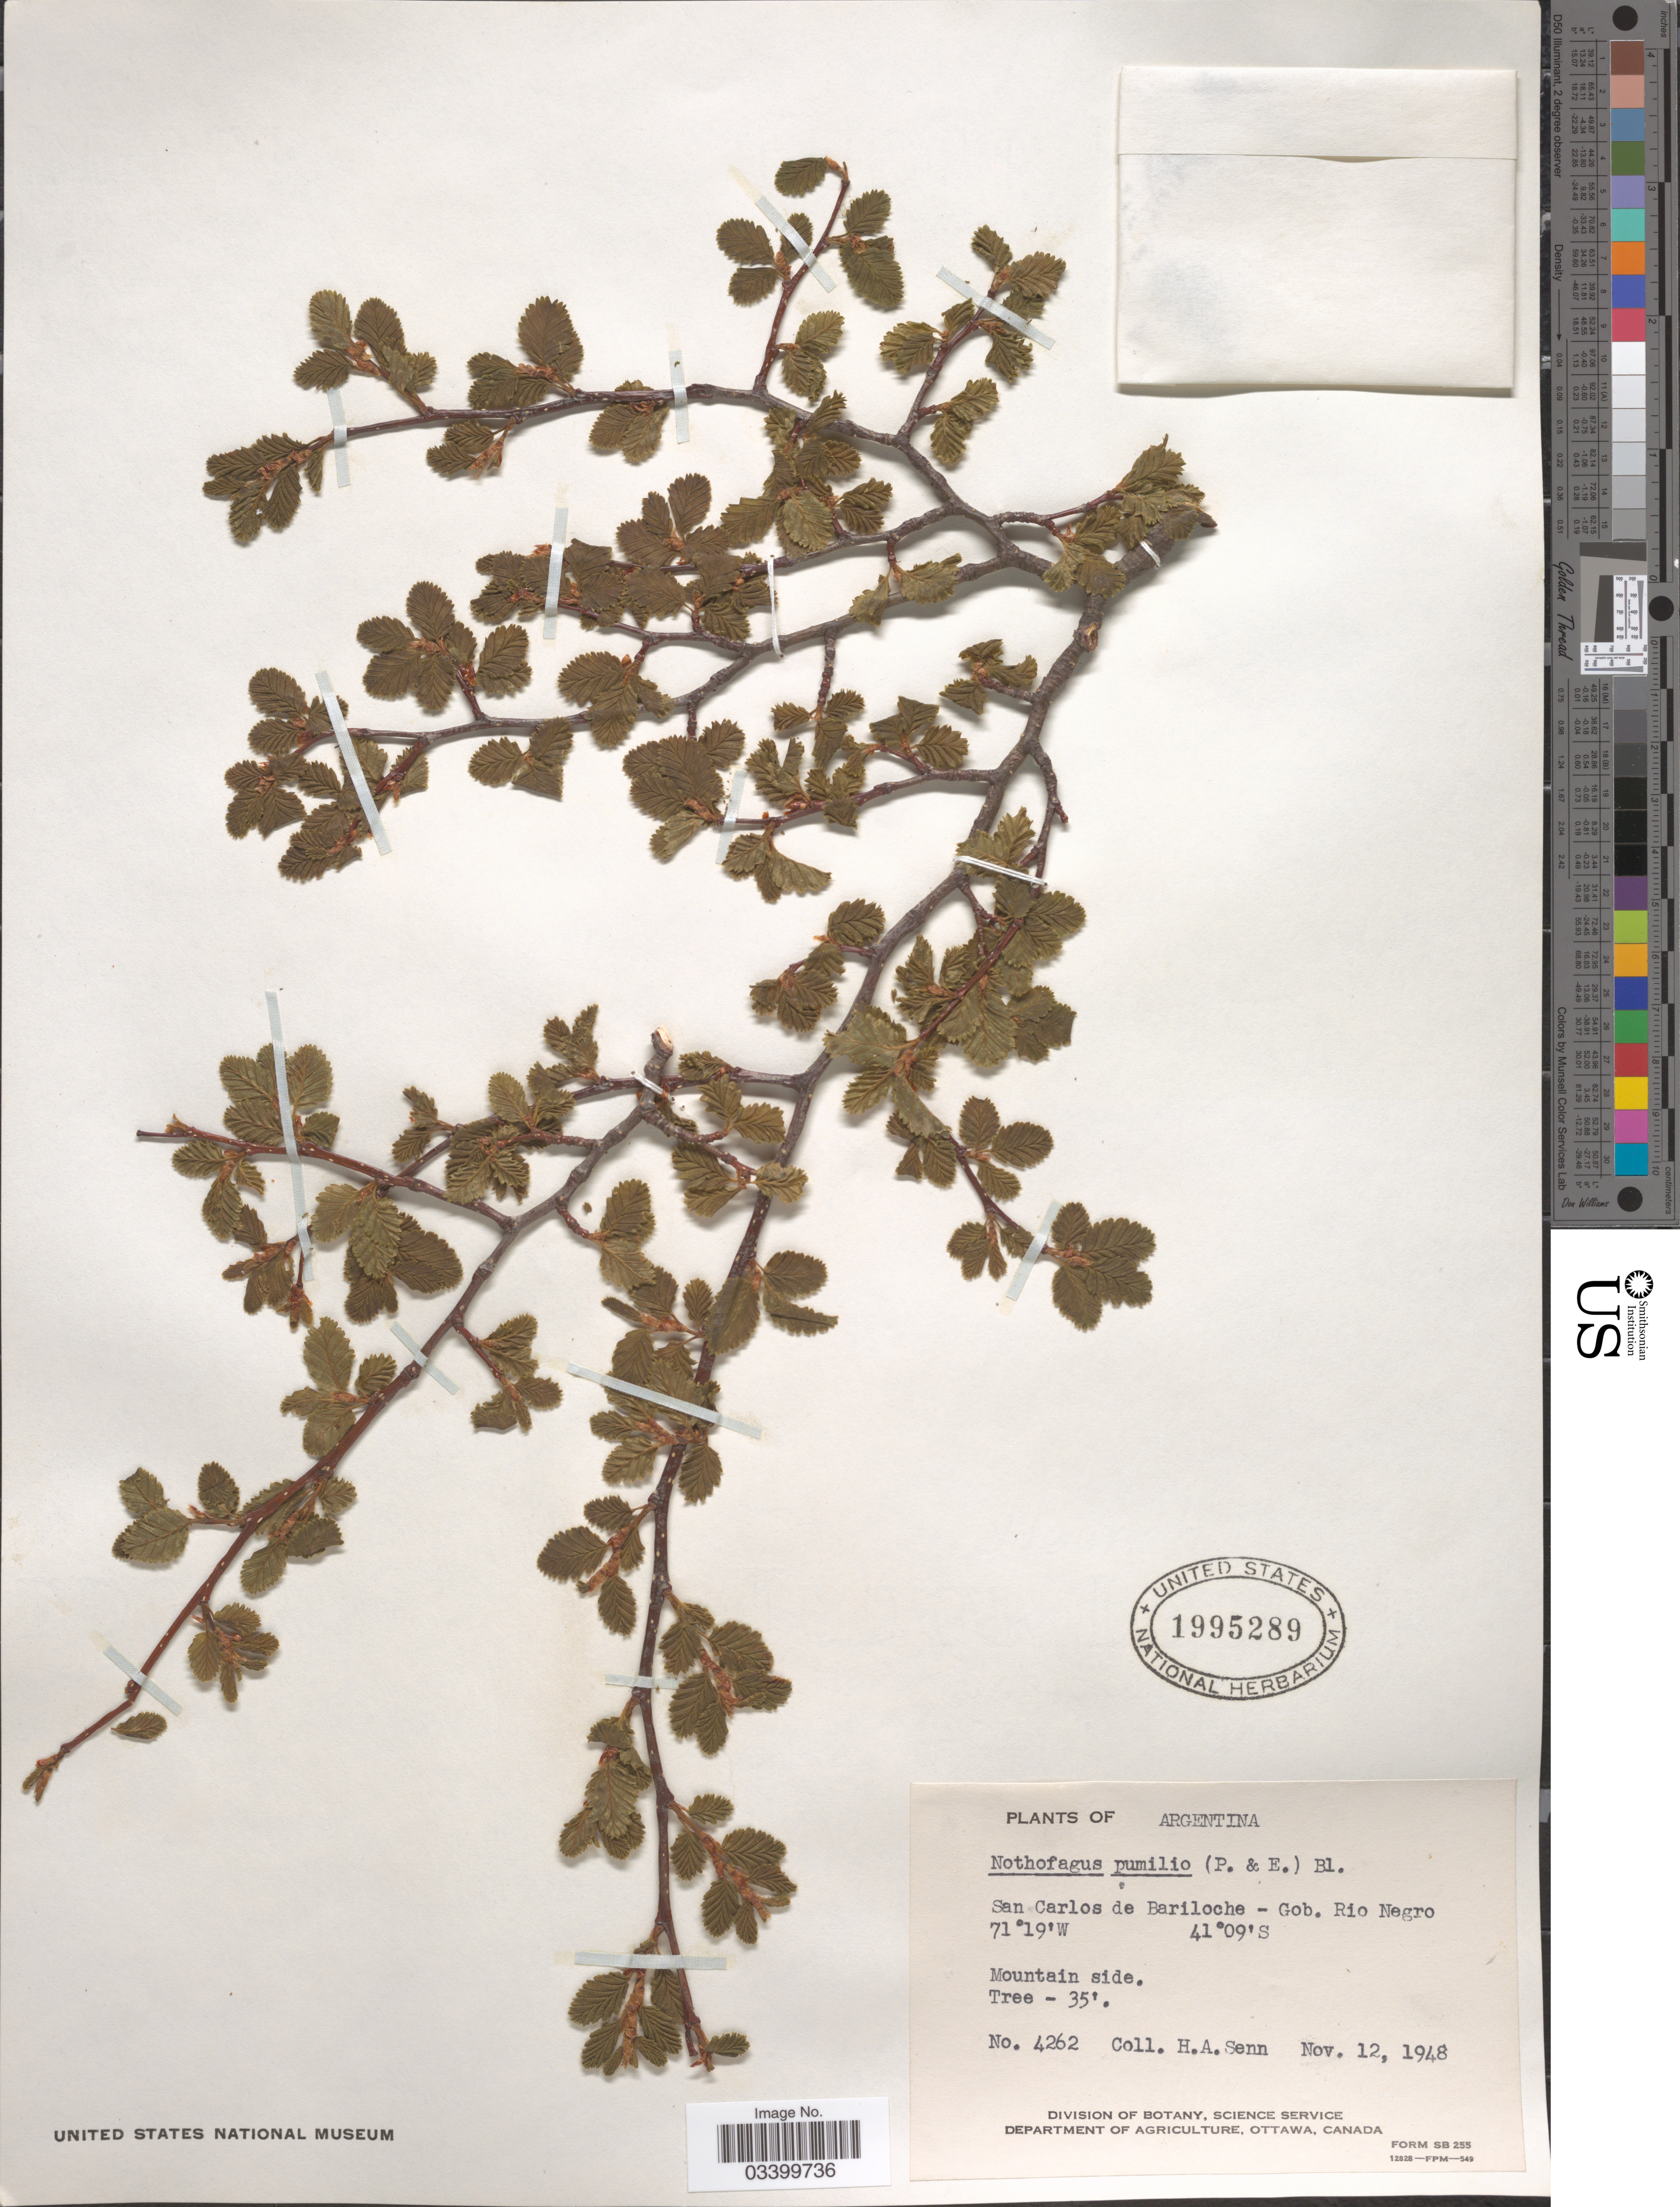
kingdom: Plantae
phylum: Tracheophyta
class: Magnoliopsida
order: Fagales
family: Nothofagaceae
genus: Nothofagus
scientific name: Nothofagus pumilio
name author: (Poepp. & Endl.) Krasser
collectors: H. Senn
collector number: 4262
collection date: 1948-11-12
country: Argentina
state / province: Rio Negro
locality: San Carlos de Bariloche - Gob. Rio Negro. Mountain side.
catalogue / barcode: US 1995289